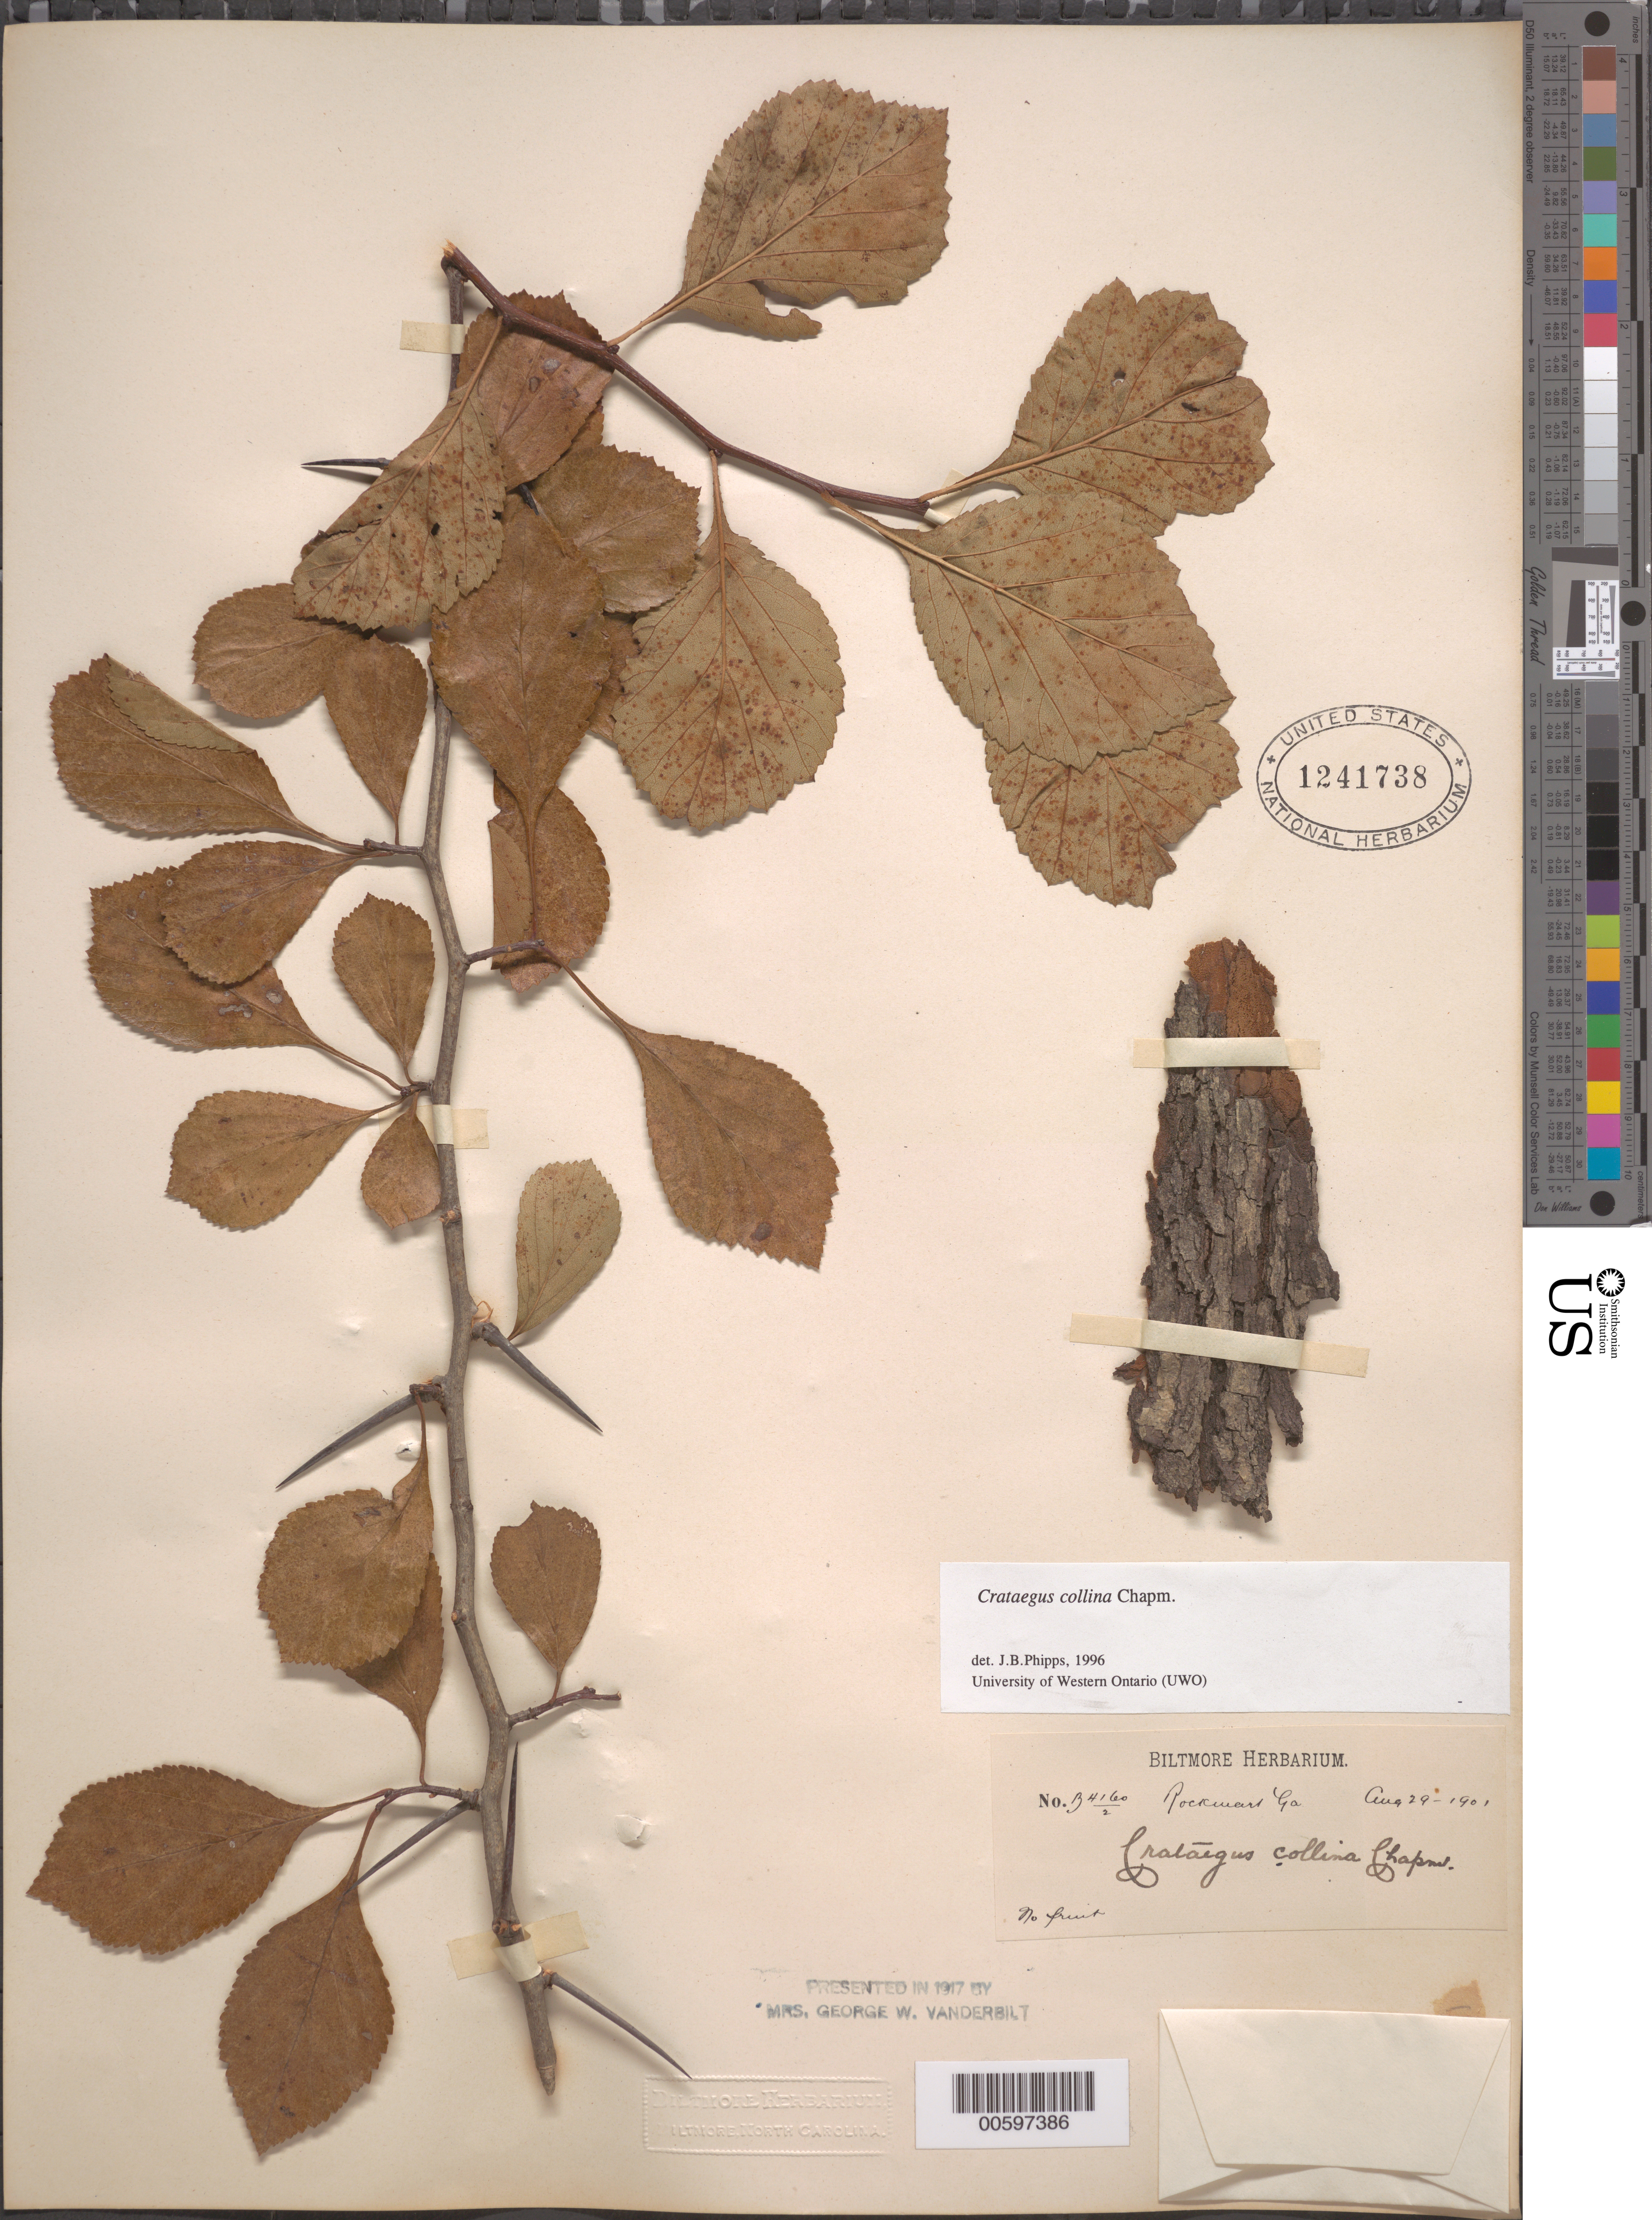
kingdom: Plantae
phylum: Tracheophyta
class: Magnoliopsida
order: Rosales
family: Rosaceae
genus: Crataegus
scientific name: Crataegus collina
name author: Chapm.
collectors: ex herb. Biltmore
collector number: B4160/2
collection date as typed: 29 Aug 1901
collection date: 1901-08-29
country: United States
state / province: Georgia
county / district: Polk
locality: Rockmart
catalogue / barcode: US 1241738